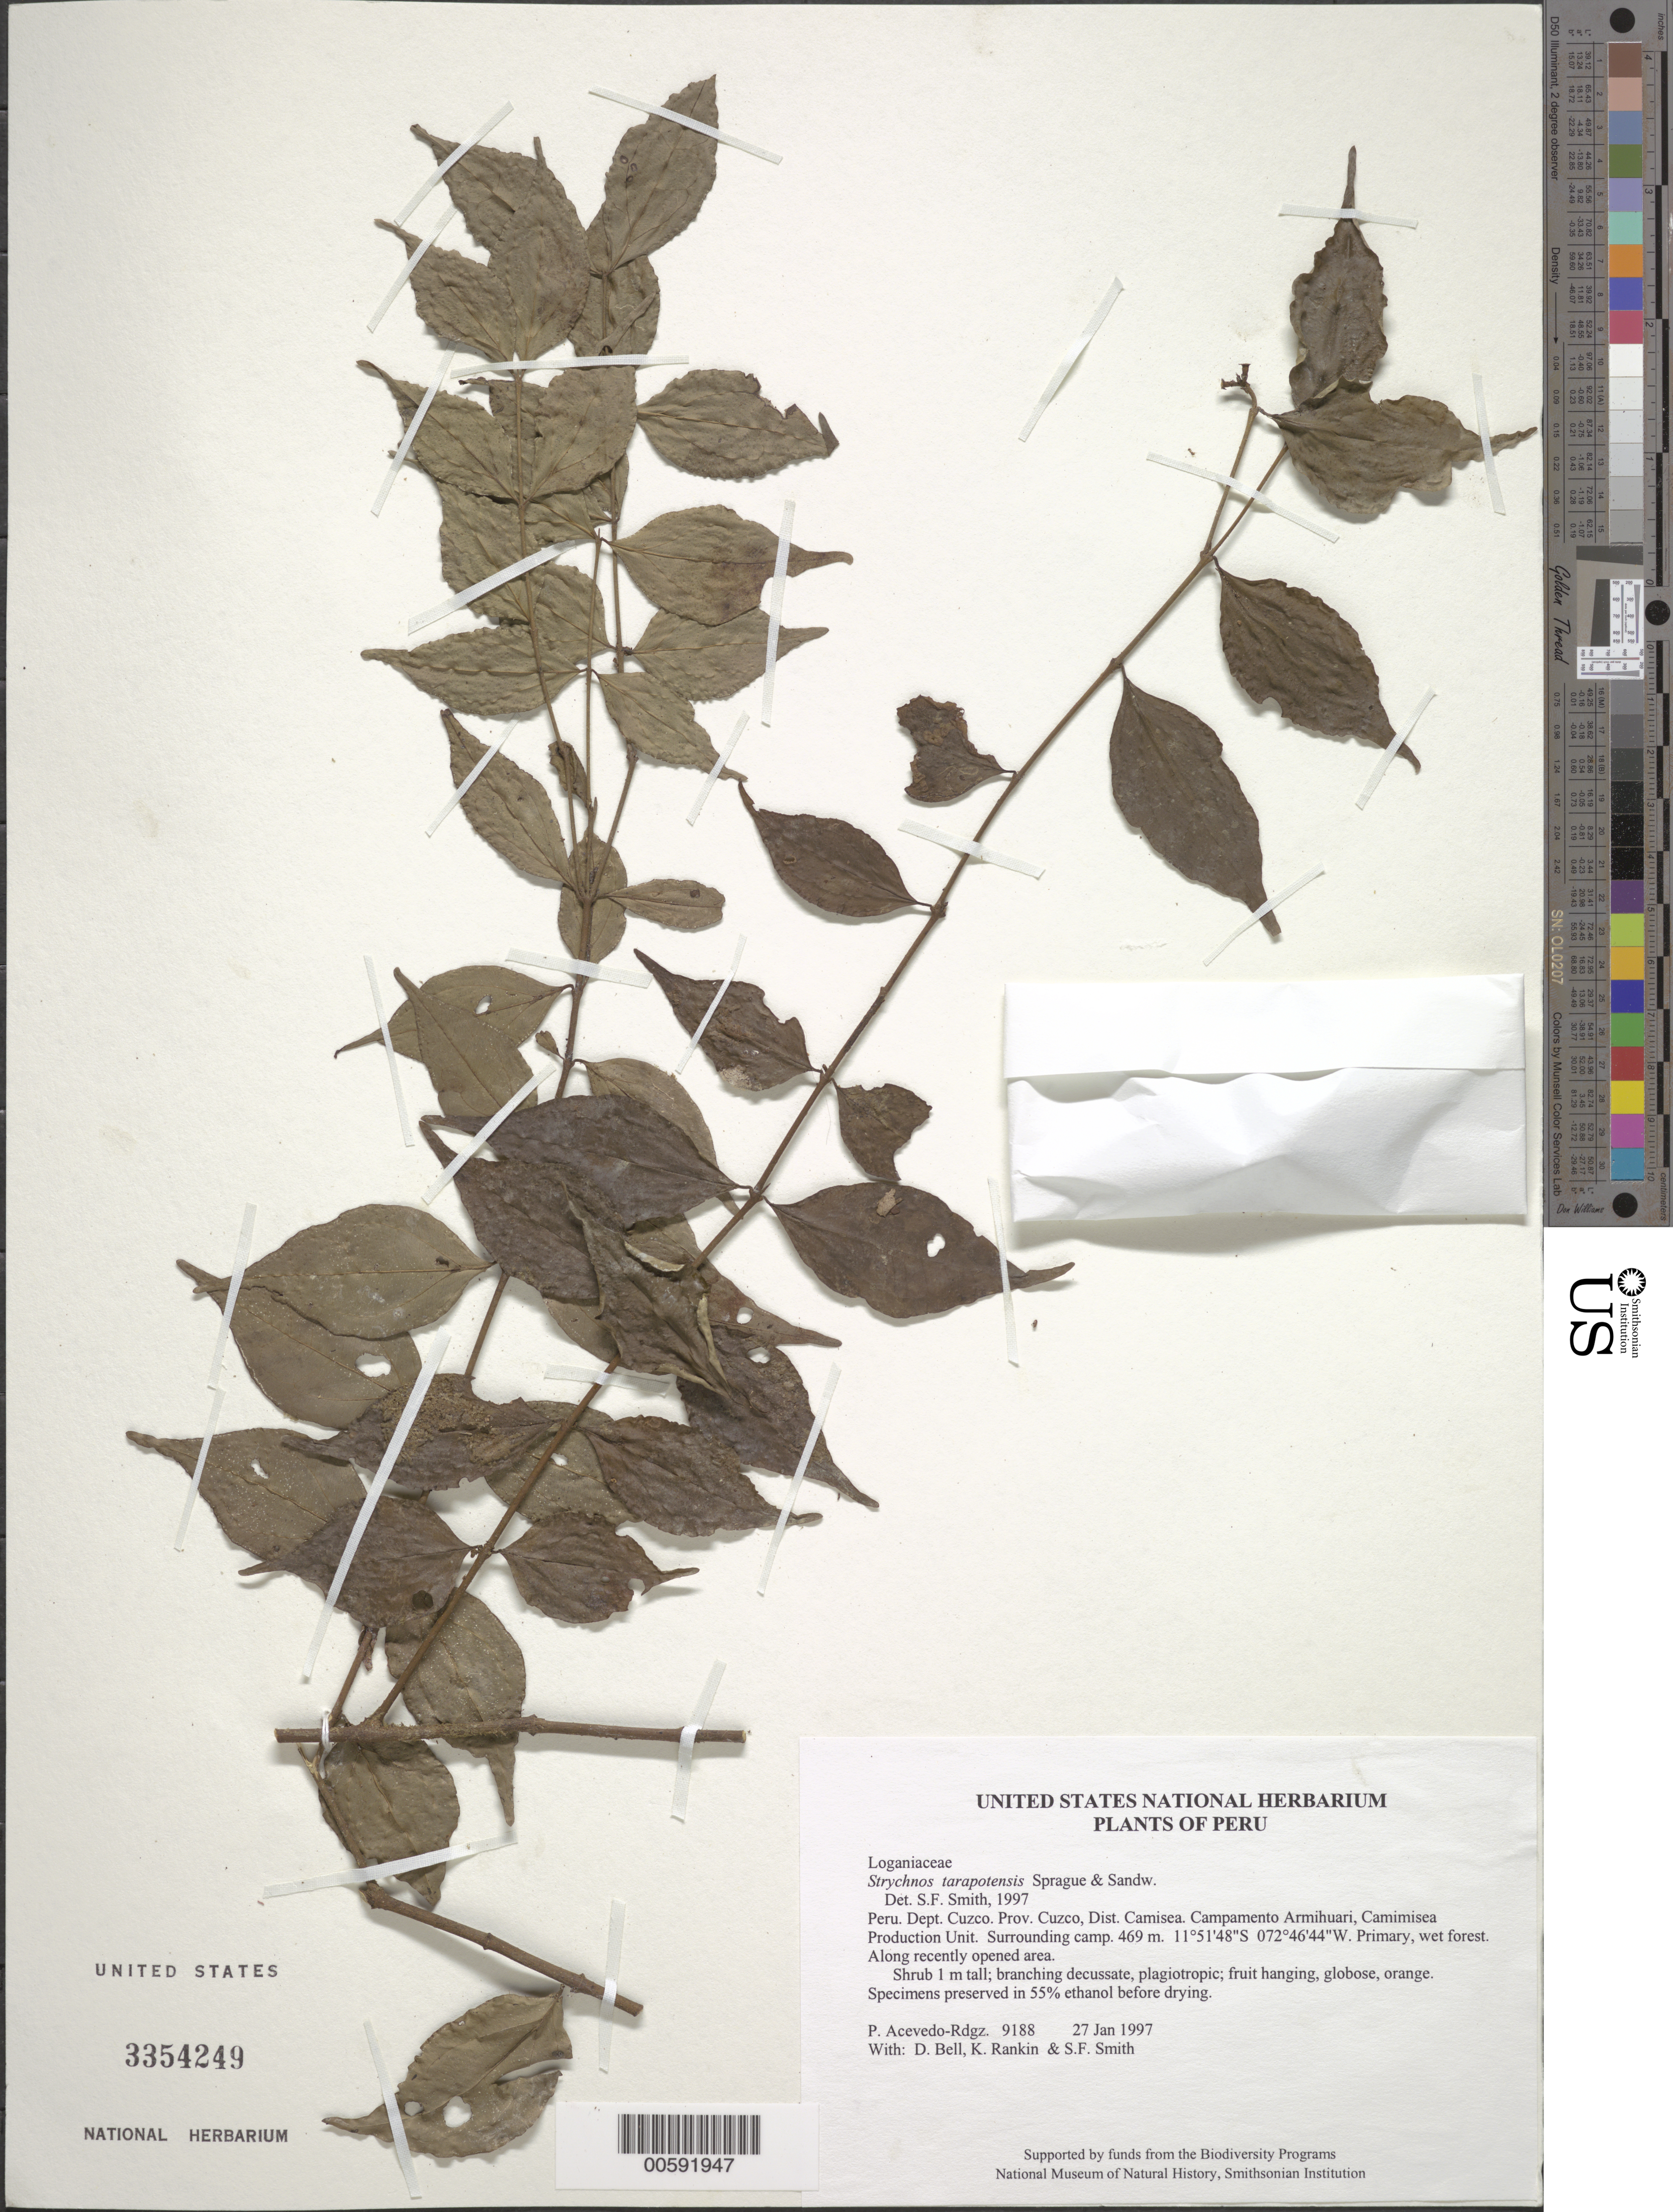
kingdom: Plantae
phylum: Tracheophyta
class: Magnoliopsida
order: Gentianales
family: Loganiaceae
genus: Strychnos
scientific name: Strychnos tarapotensis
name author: Sprague & Sandwith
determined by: Smith, Stephen F., (US), NMNH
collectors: P. Acevedo-Rodr., D. A. Bell, K. B. Rankin & S.F. Smith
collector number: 9188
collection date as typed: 27 Jan 1997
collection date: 1997-01-27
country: Peru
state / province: Cusco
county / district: Cusco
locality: Districto Camisea, Campamento Armihuari, Camimisea Production Unit. Surrounding camp.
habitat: Primary, wet forest. Along recently opened area.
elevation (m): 469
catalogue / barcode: US 3354249